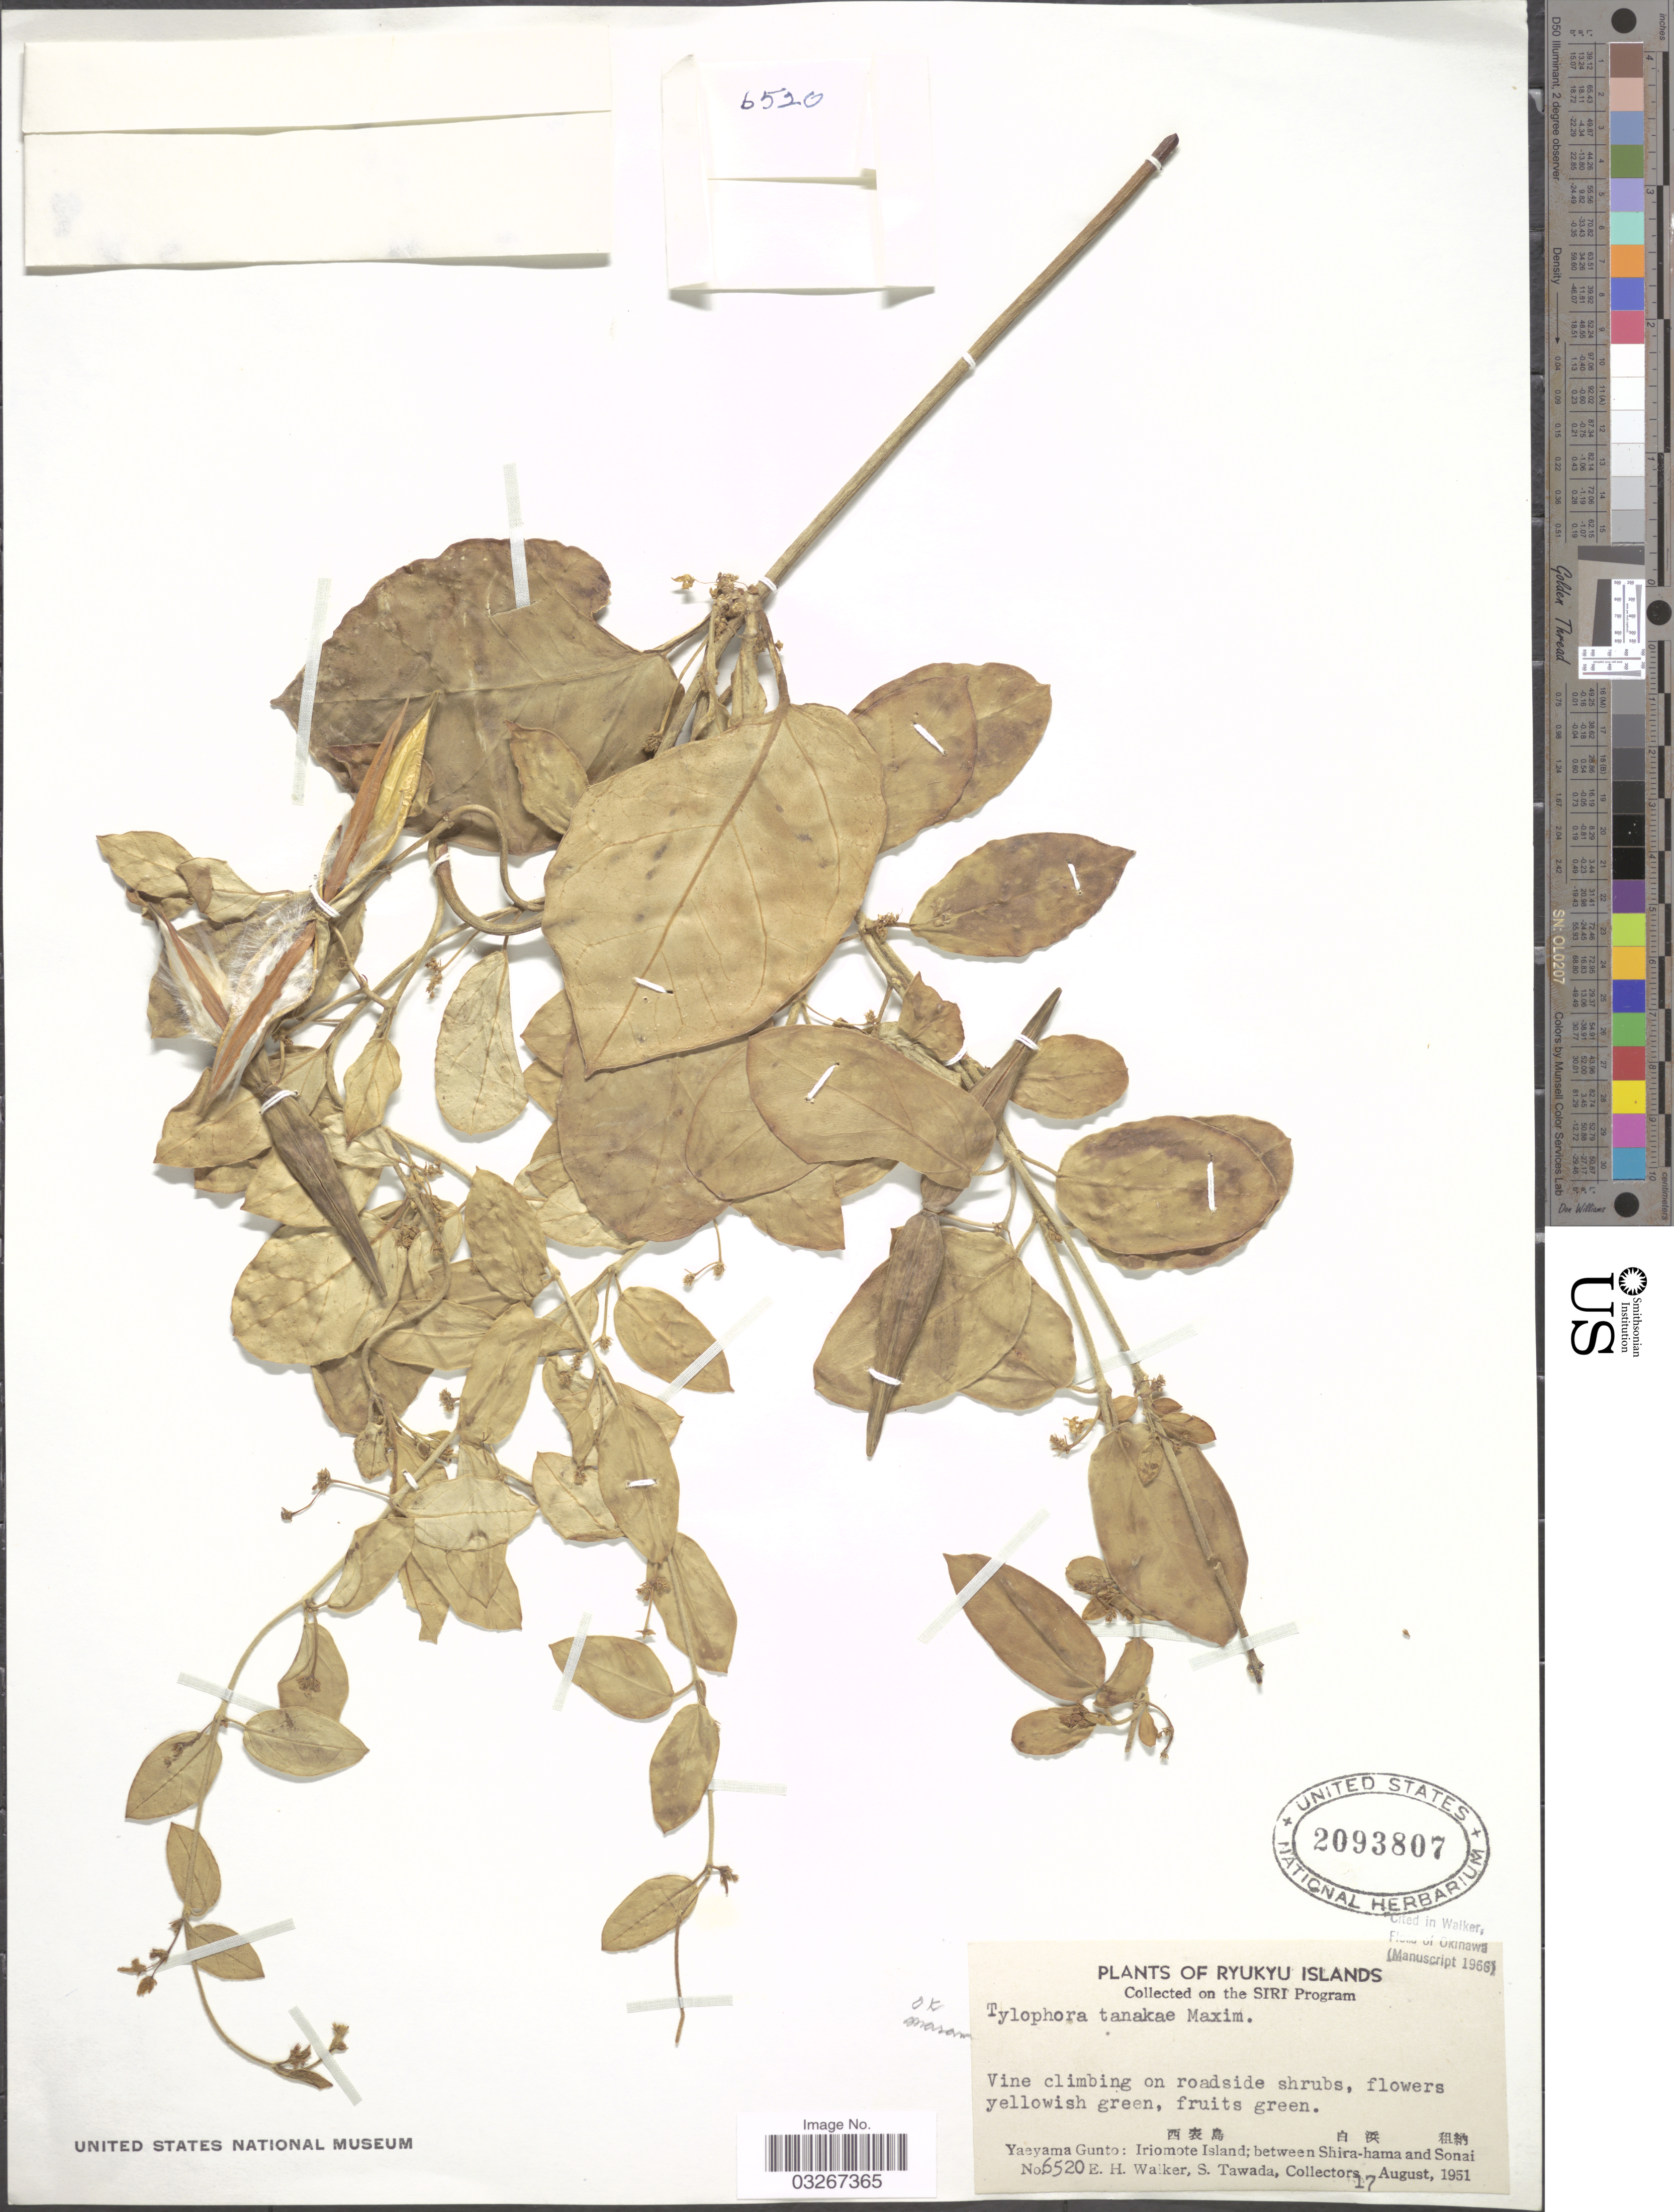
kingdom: Plantae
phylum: Tracheophyta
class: Magnoliopsida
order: Gentianales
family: Apocynaceae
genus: Tylophora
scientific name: Tylophora tanakae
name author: Maxim. ex Franch. & Sav.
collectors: E. H. Walker & S. Tawada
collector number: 6520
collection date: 1951-08-17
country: Japan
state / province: Okinawa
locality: Ryukyu Islands. Yaeyama Gunto: Iriomote Island; between Shira-hama and Sonai.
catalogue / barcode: US 2093807